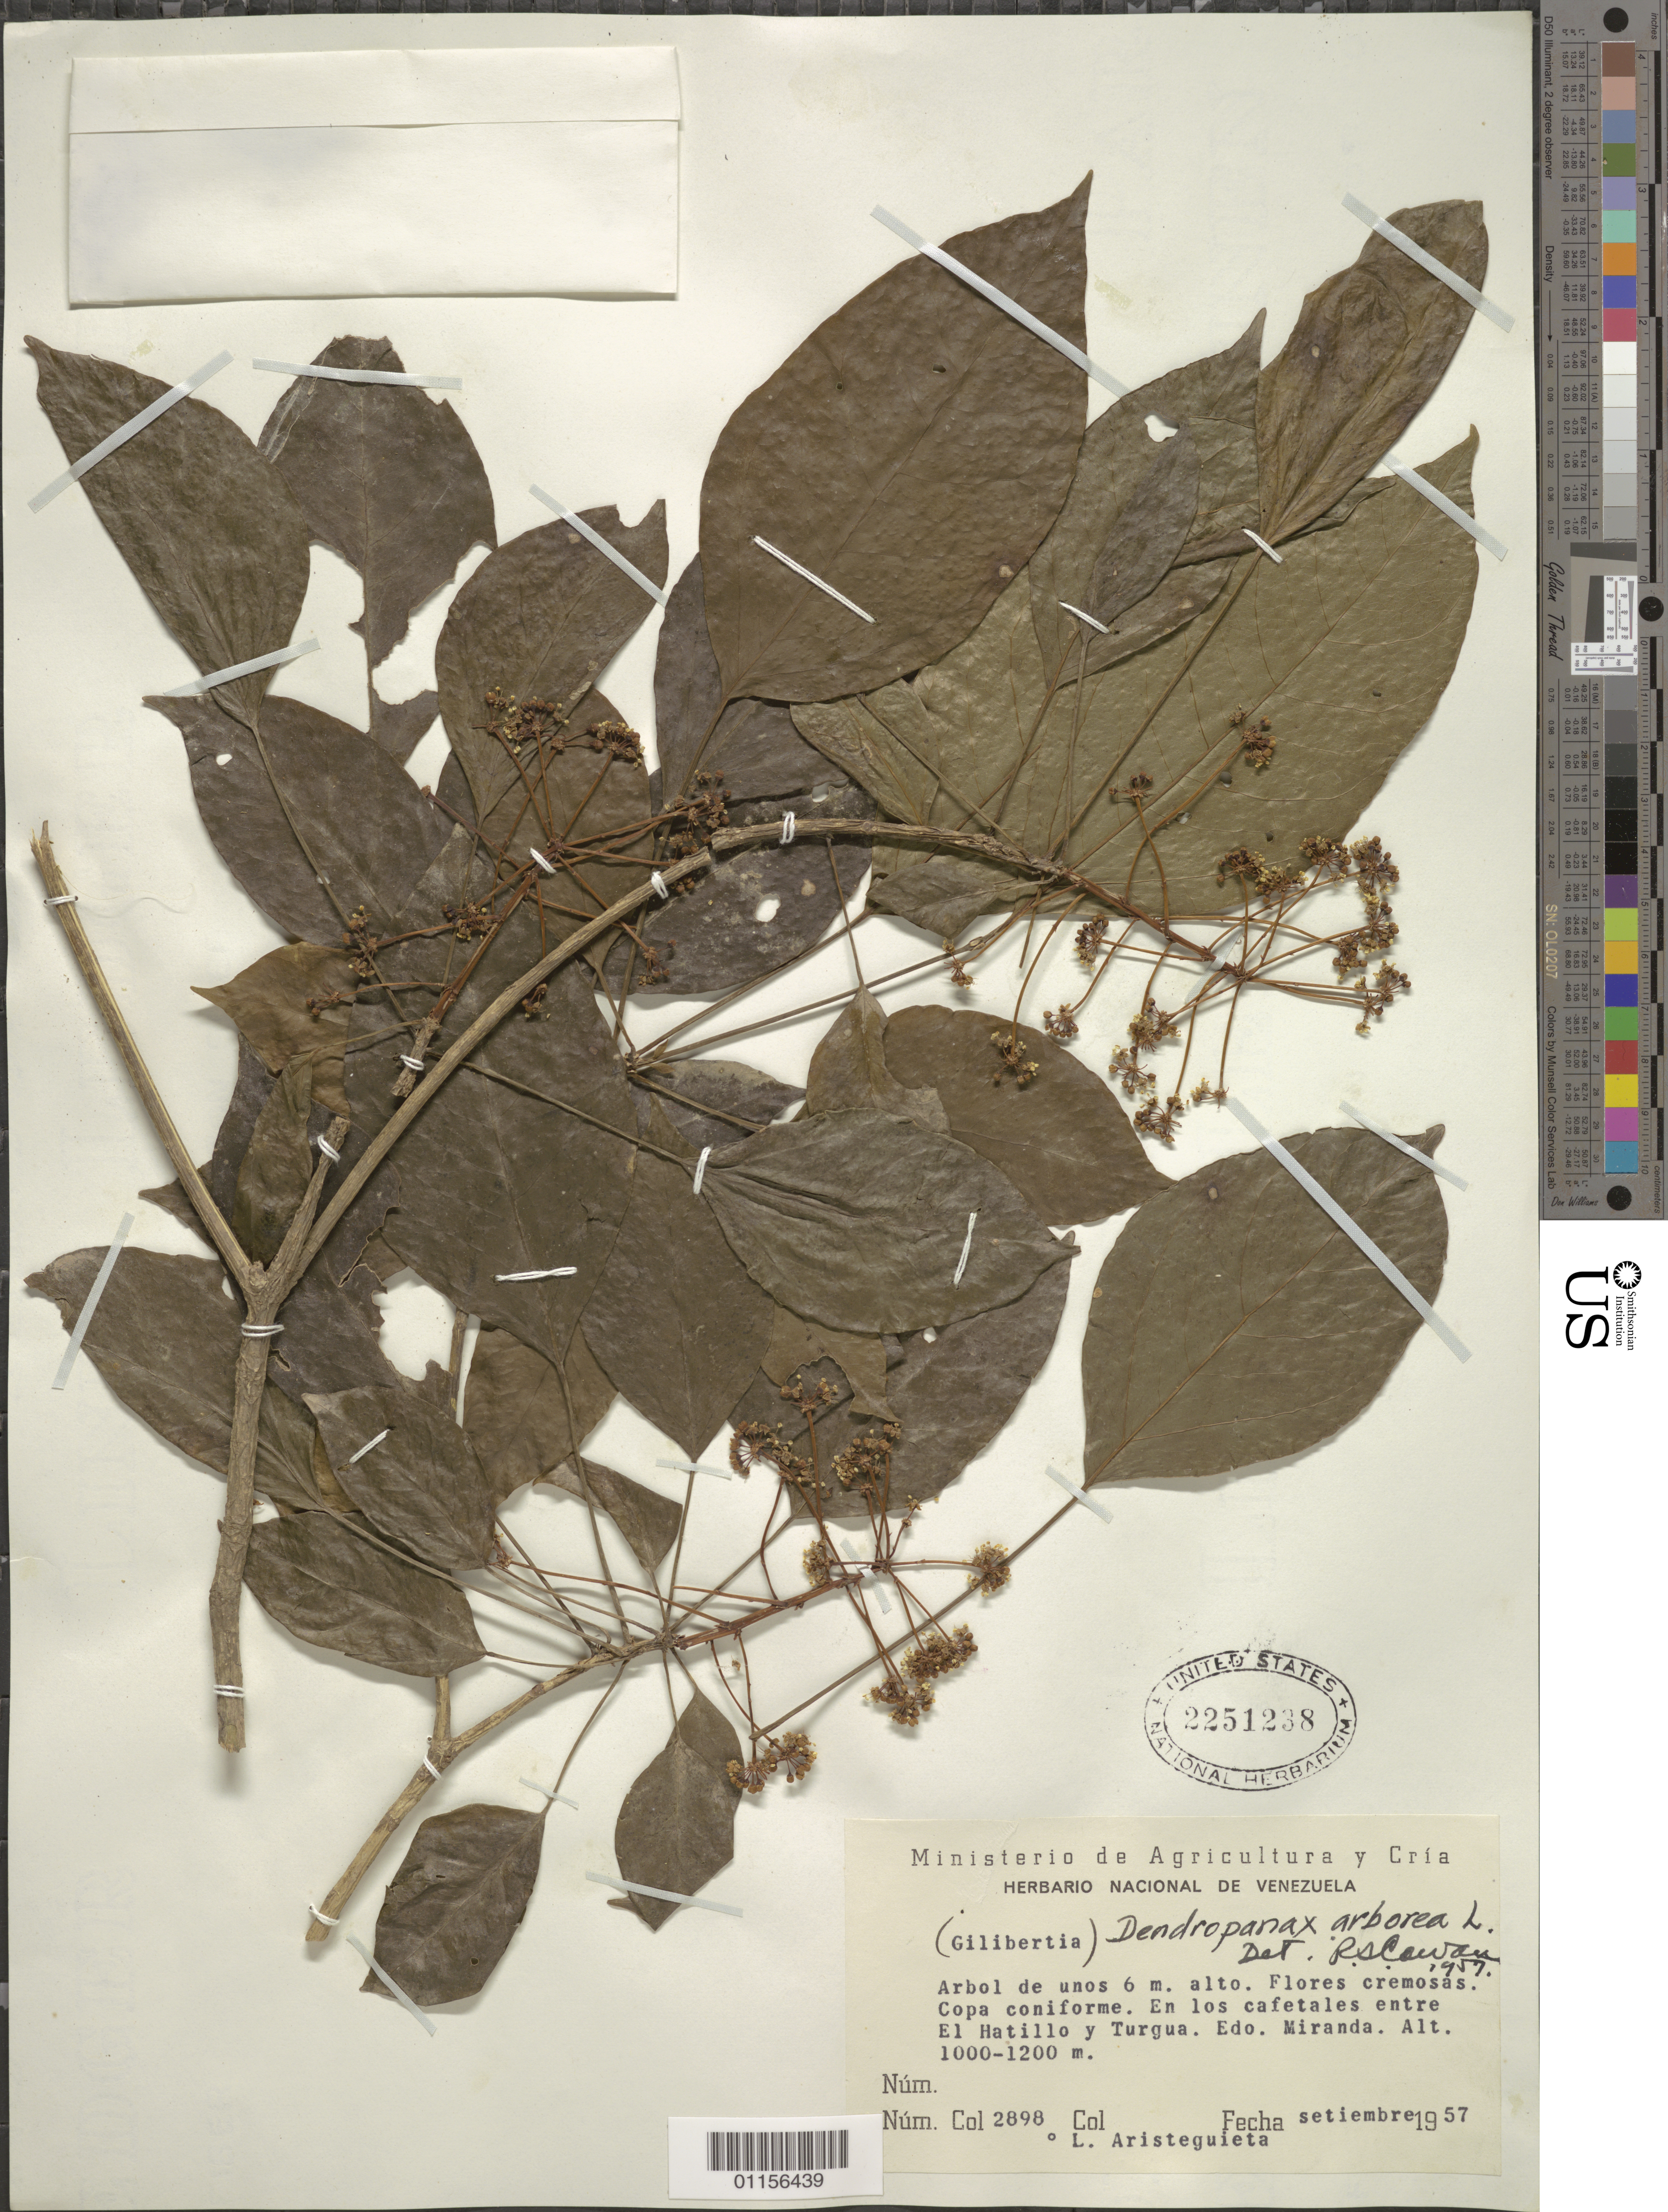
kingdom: Plantae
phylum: Tracheophyta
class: Magnoliopsida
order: Apiales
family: Araliaceae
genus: Dendropanax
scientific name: Dendropanax arboreus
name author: (L.) Decne. & Planch.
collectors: L. Aristeguieta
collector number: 2898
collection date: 1957-09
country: Venezuela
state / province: Miranda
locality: El Hatillo y Turgua.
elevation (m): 1000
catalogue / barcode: US 2251238